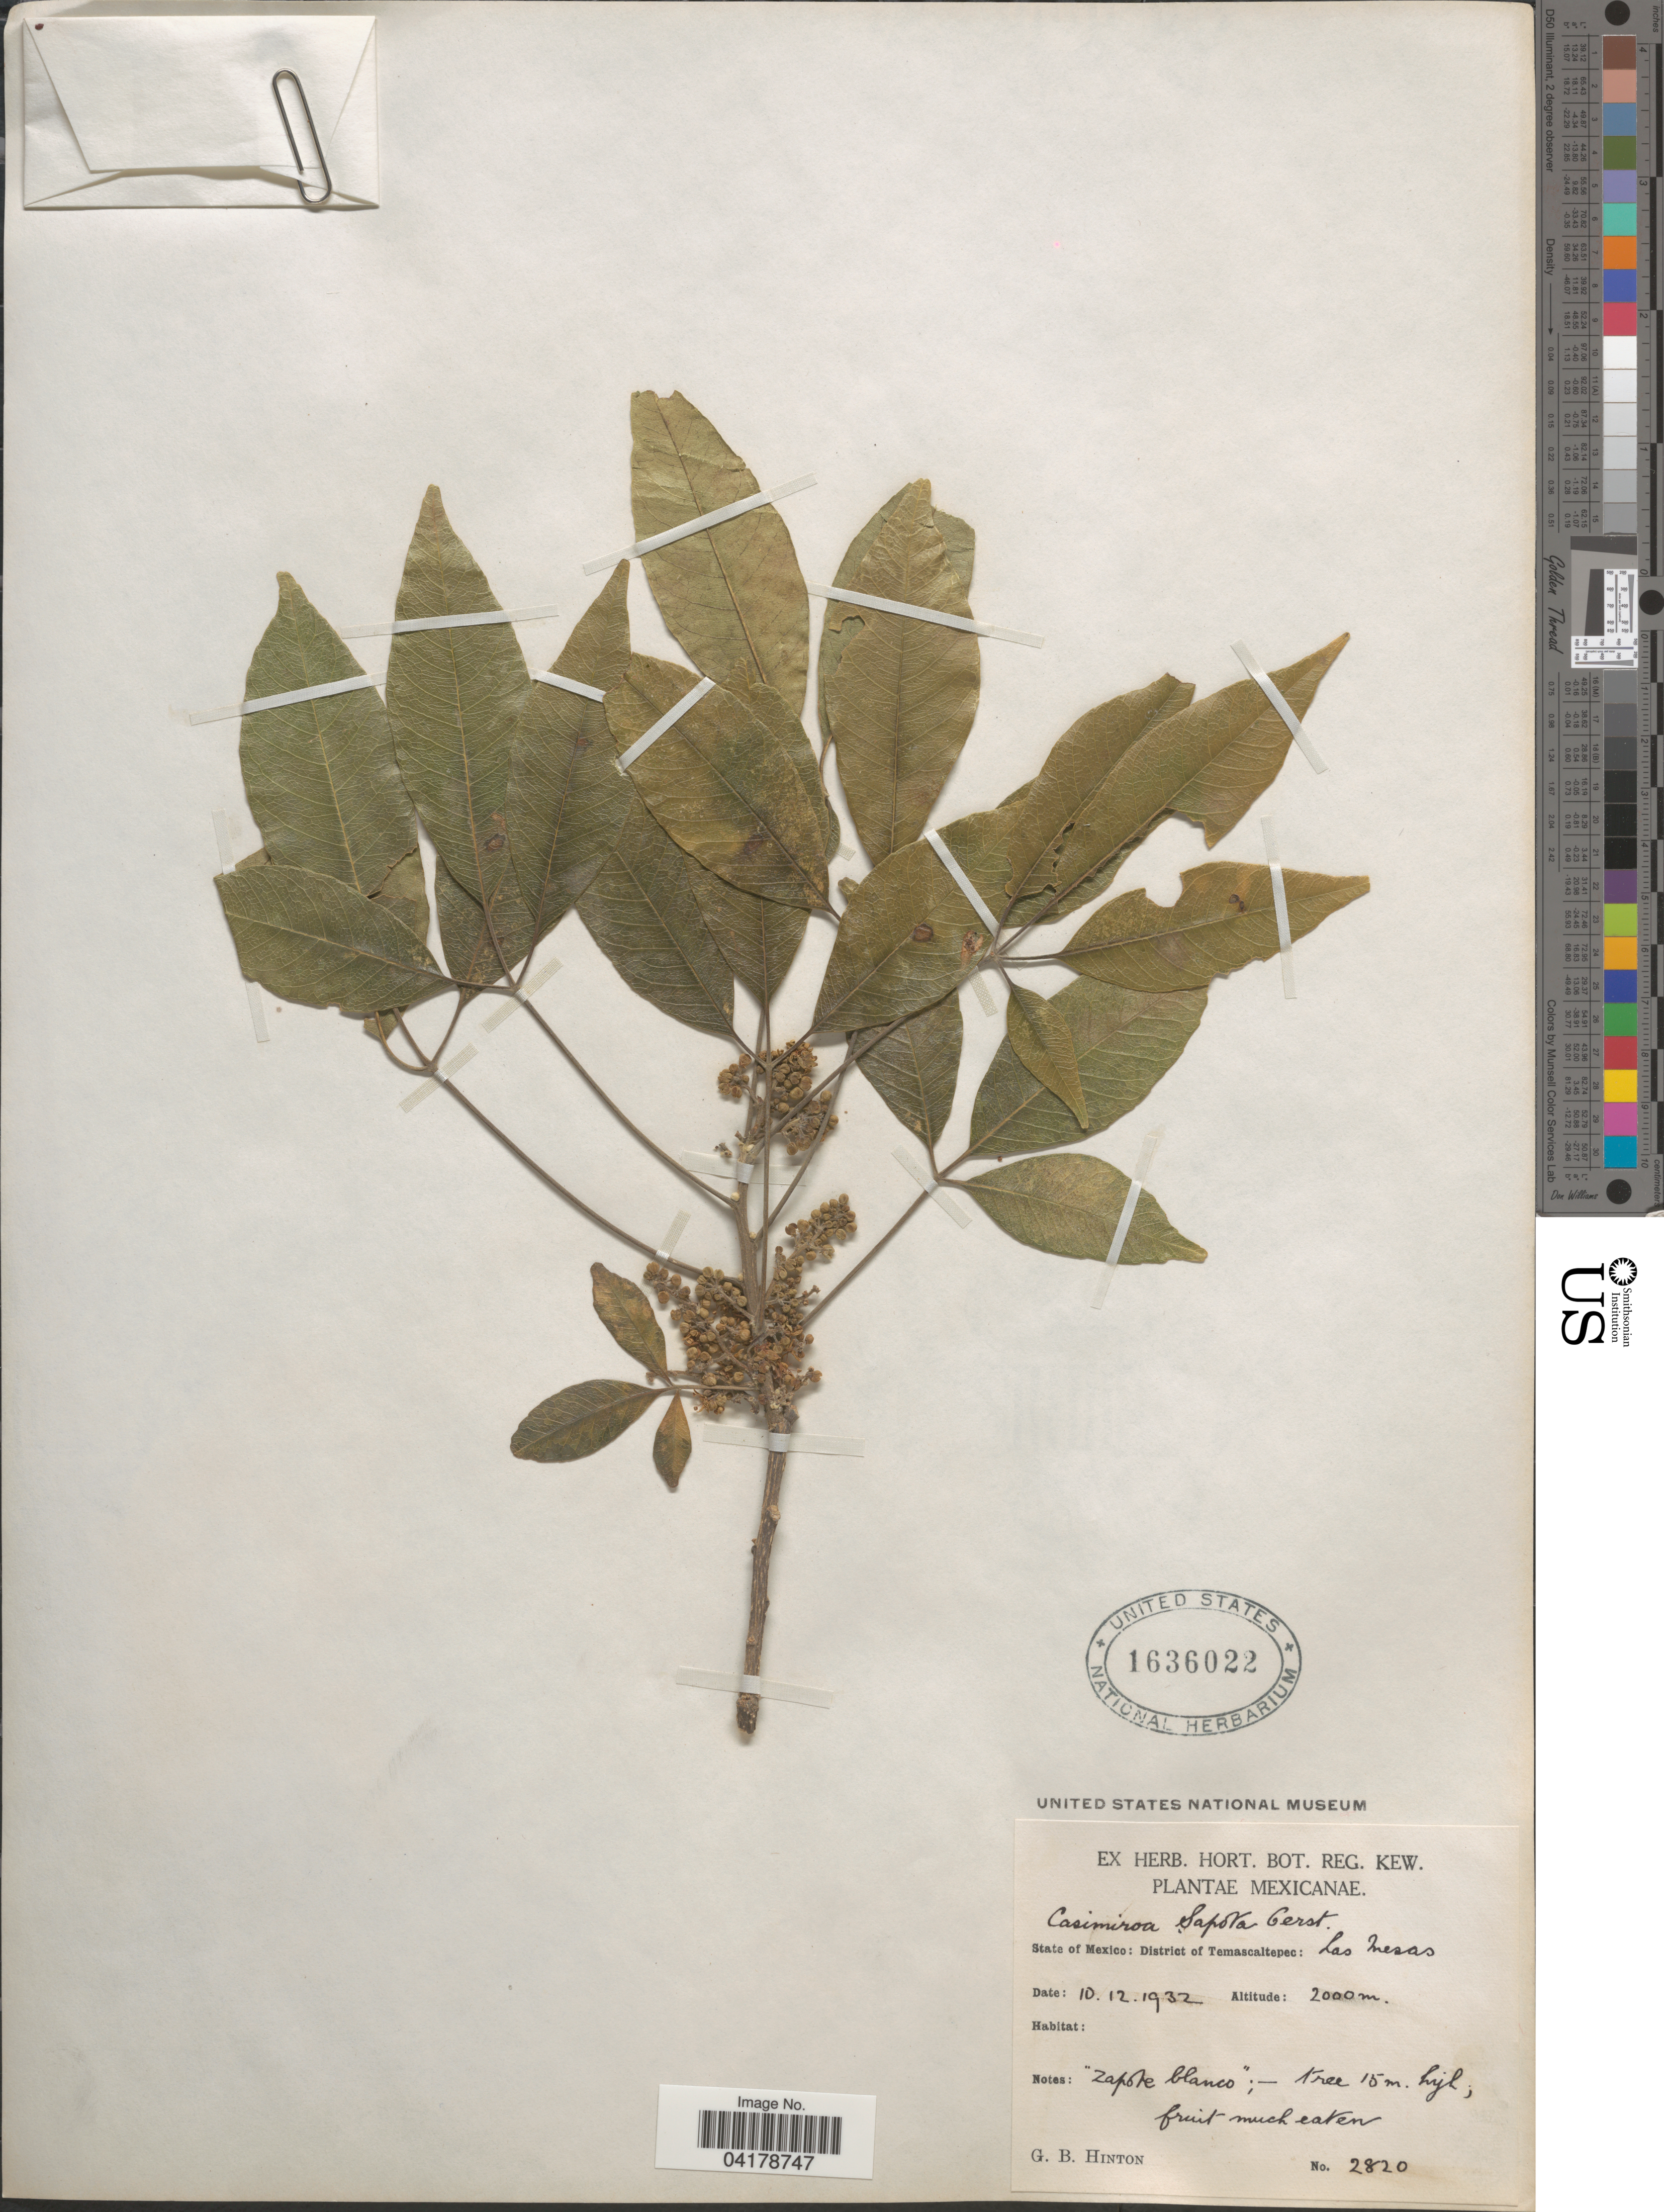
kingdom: Plantae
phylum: Tracheophyta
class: Magnoliopsida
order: Sapindales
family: Rutaceae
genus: Casimiroa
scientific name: Casimiroa sapota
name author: Oerst.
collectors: G. B. Hinton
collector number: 2820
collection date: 1932-12-10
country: Mexico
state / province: México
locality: District of Temascaltepec: Las mesas.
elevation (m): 2000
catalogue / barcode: US 1636022